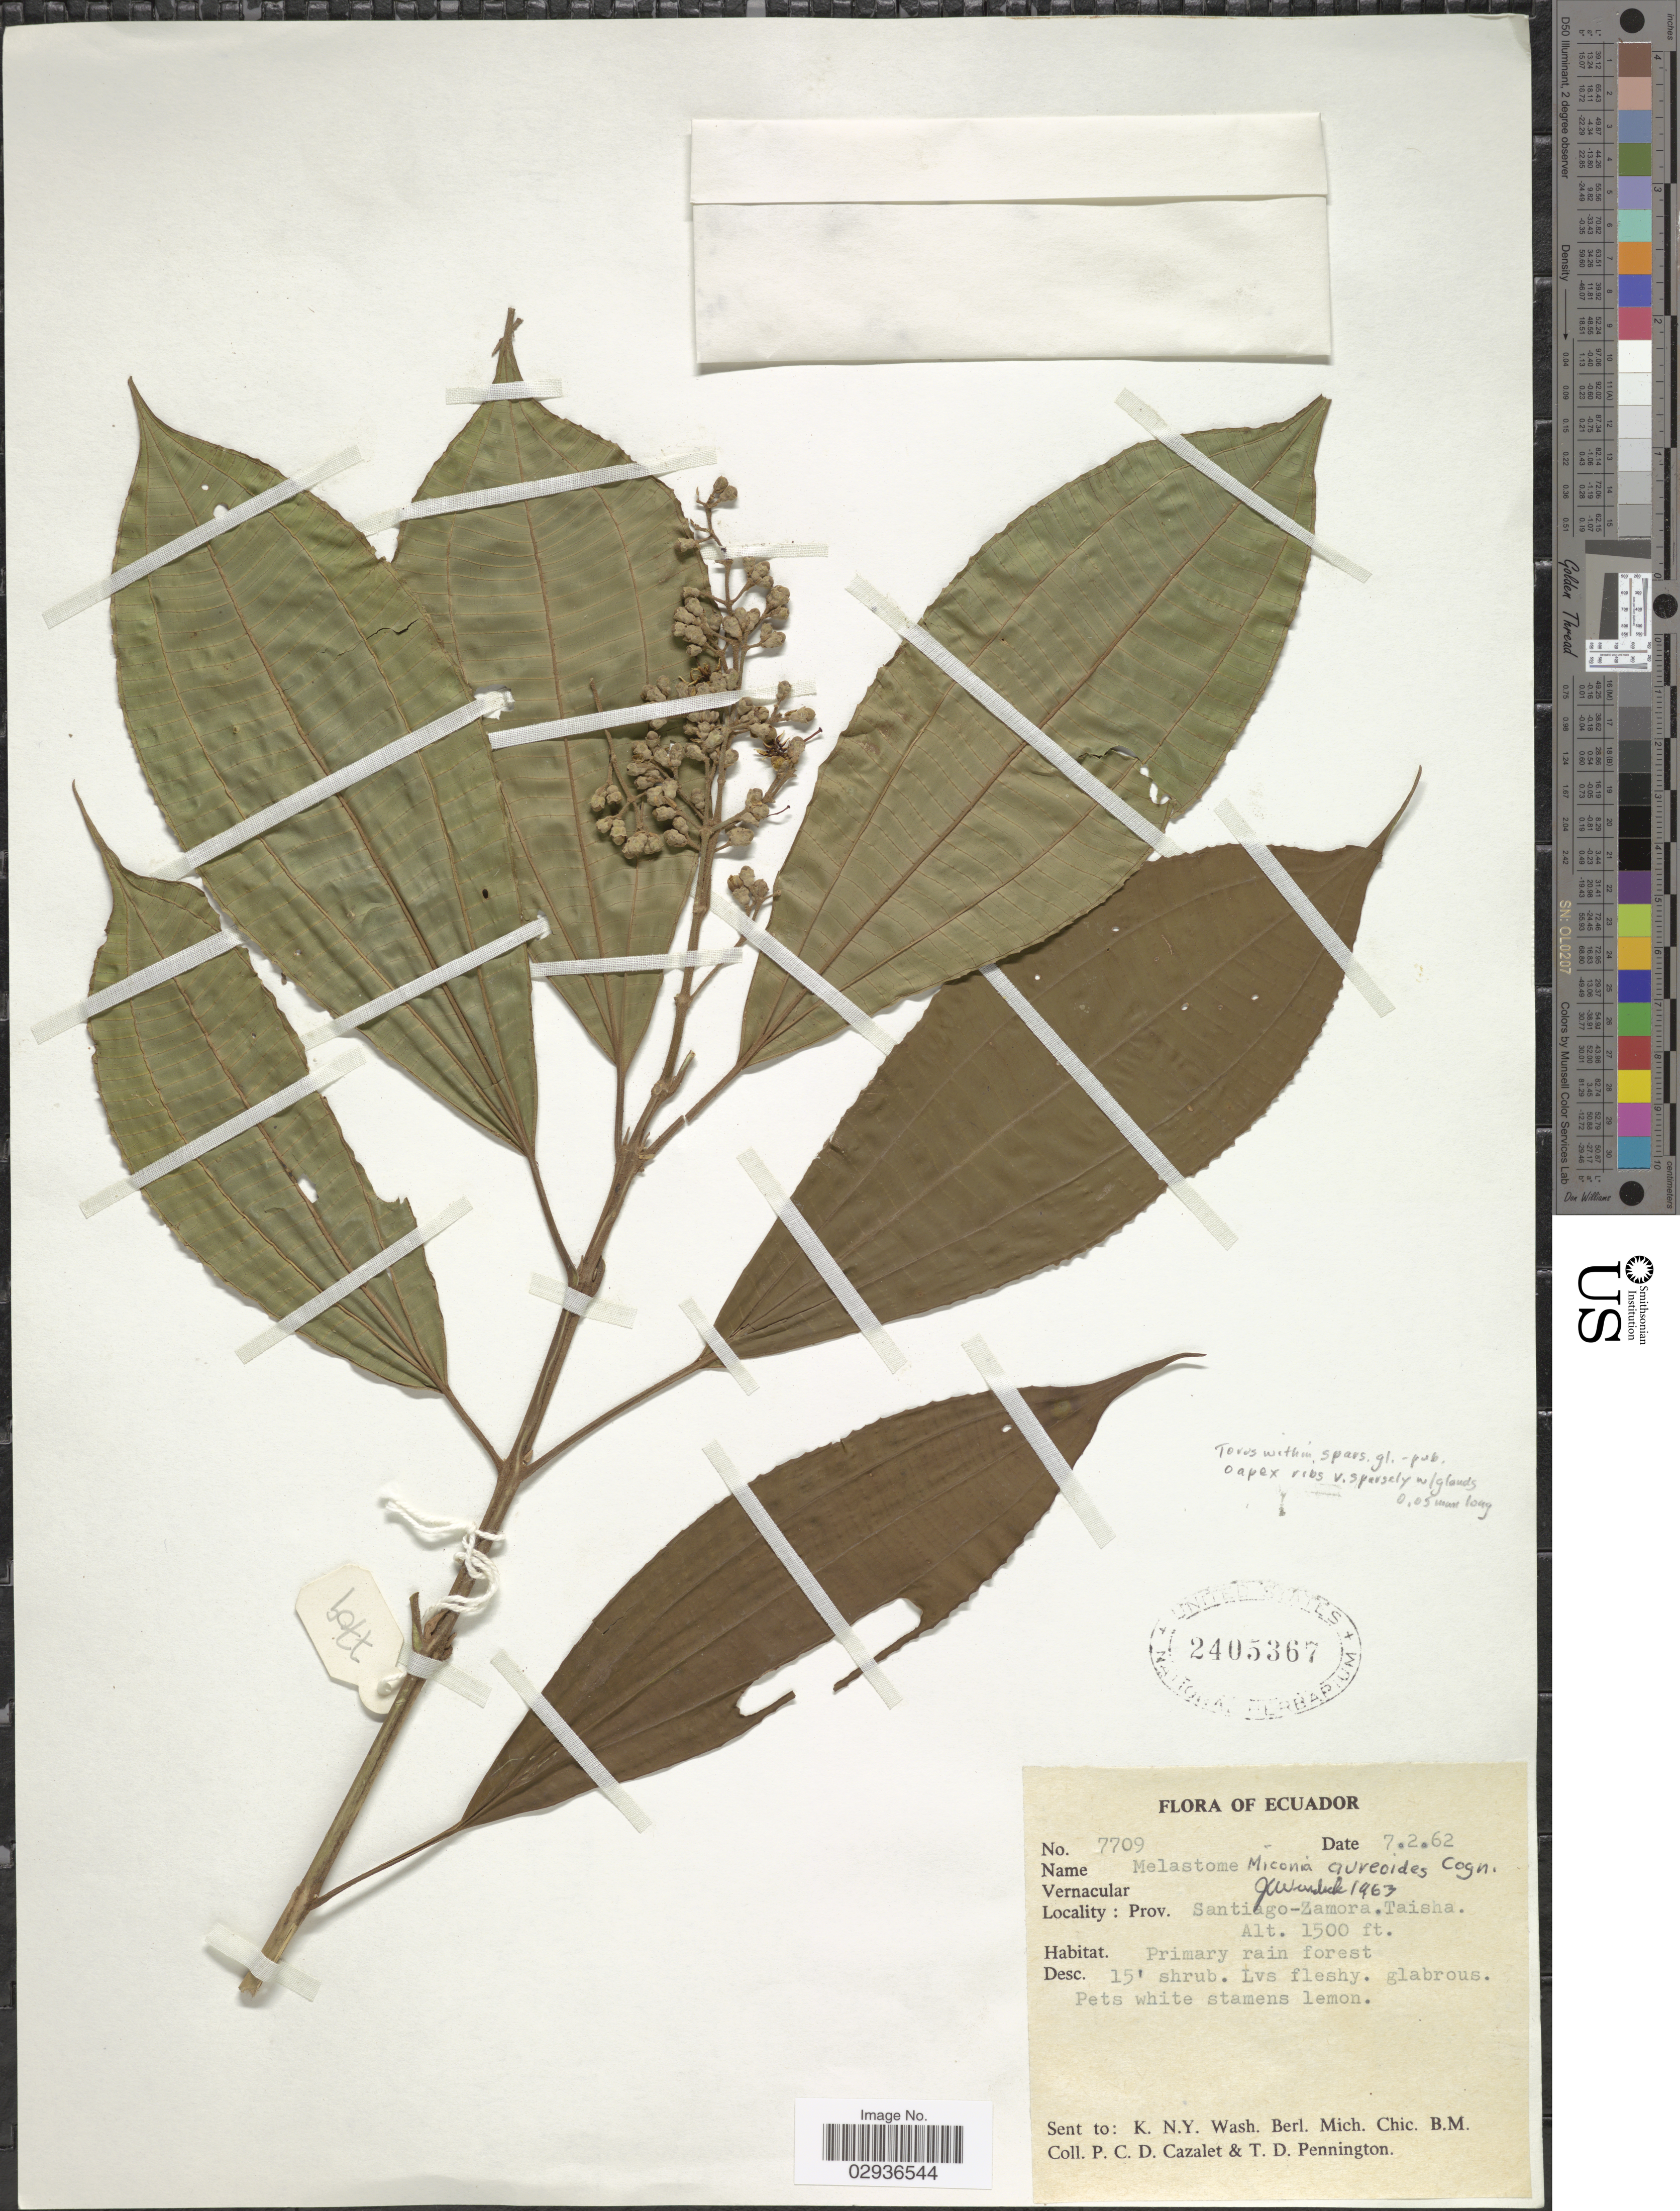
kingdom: Plantae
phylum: Tracheophyta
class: Magnoliopsida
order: Myrtales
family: Melastomataceae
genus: Miconia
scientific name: Miconia aureoides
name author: Cogn.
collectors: P. C. D. Cazalet & T. D. Pennington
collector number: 7709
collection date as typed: Transcribed d/m/y: 7/2/62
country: Ecuador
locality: Prov. Santiago-Zamora. Taisha.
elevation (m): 457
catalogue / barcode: US 2405367